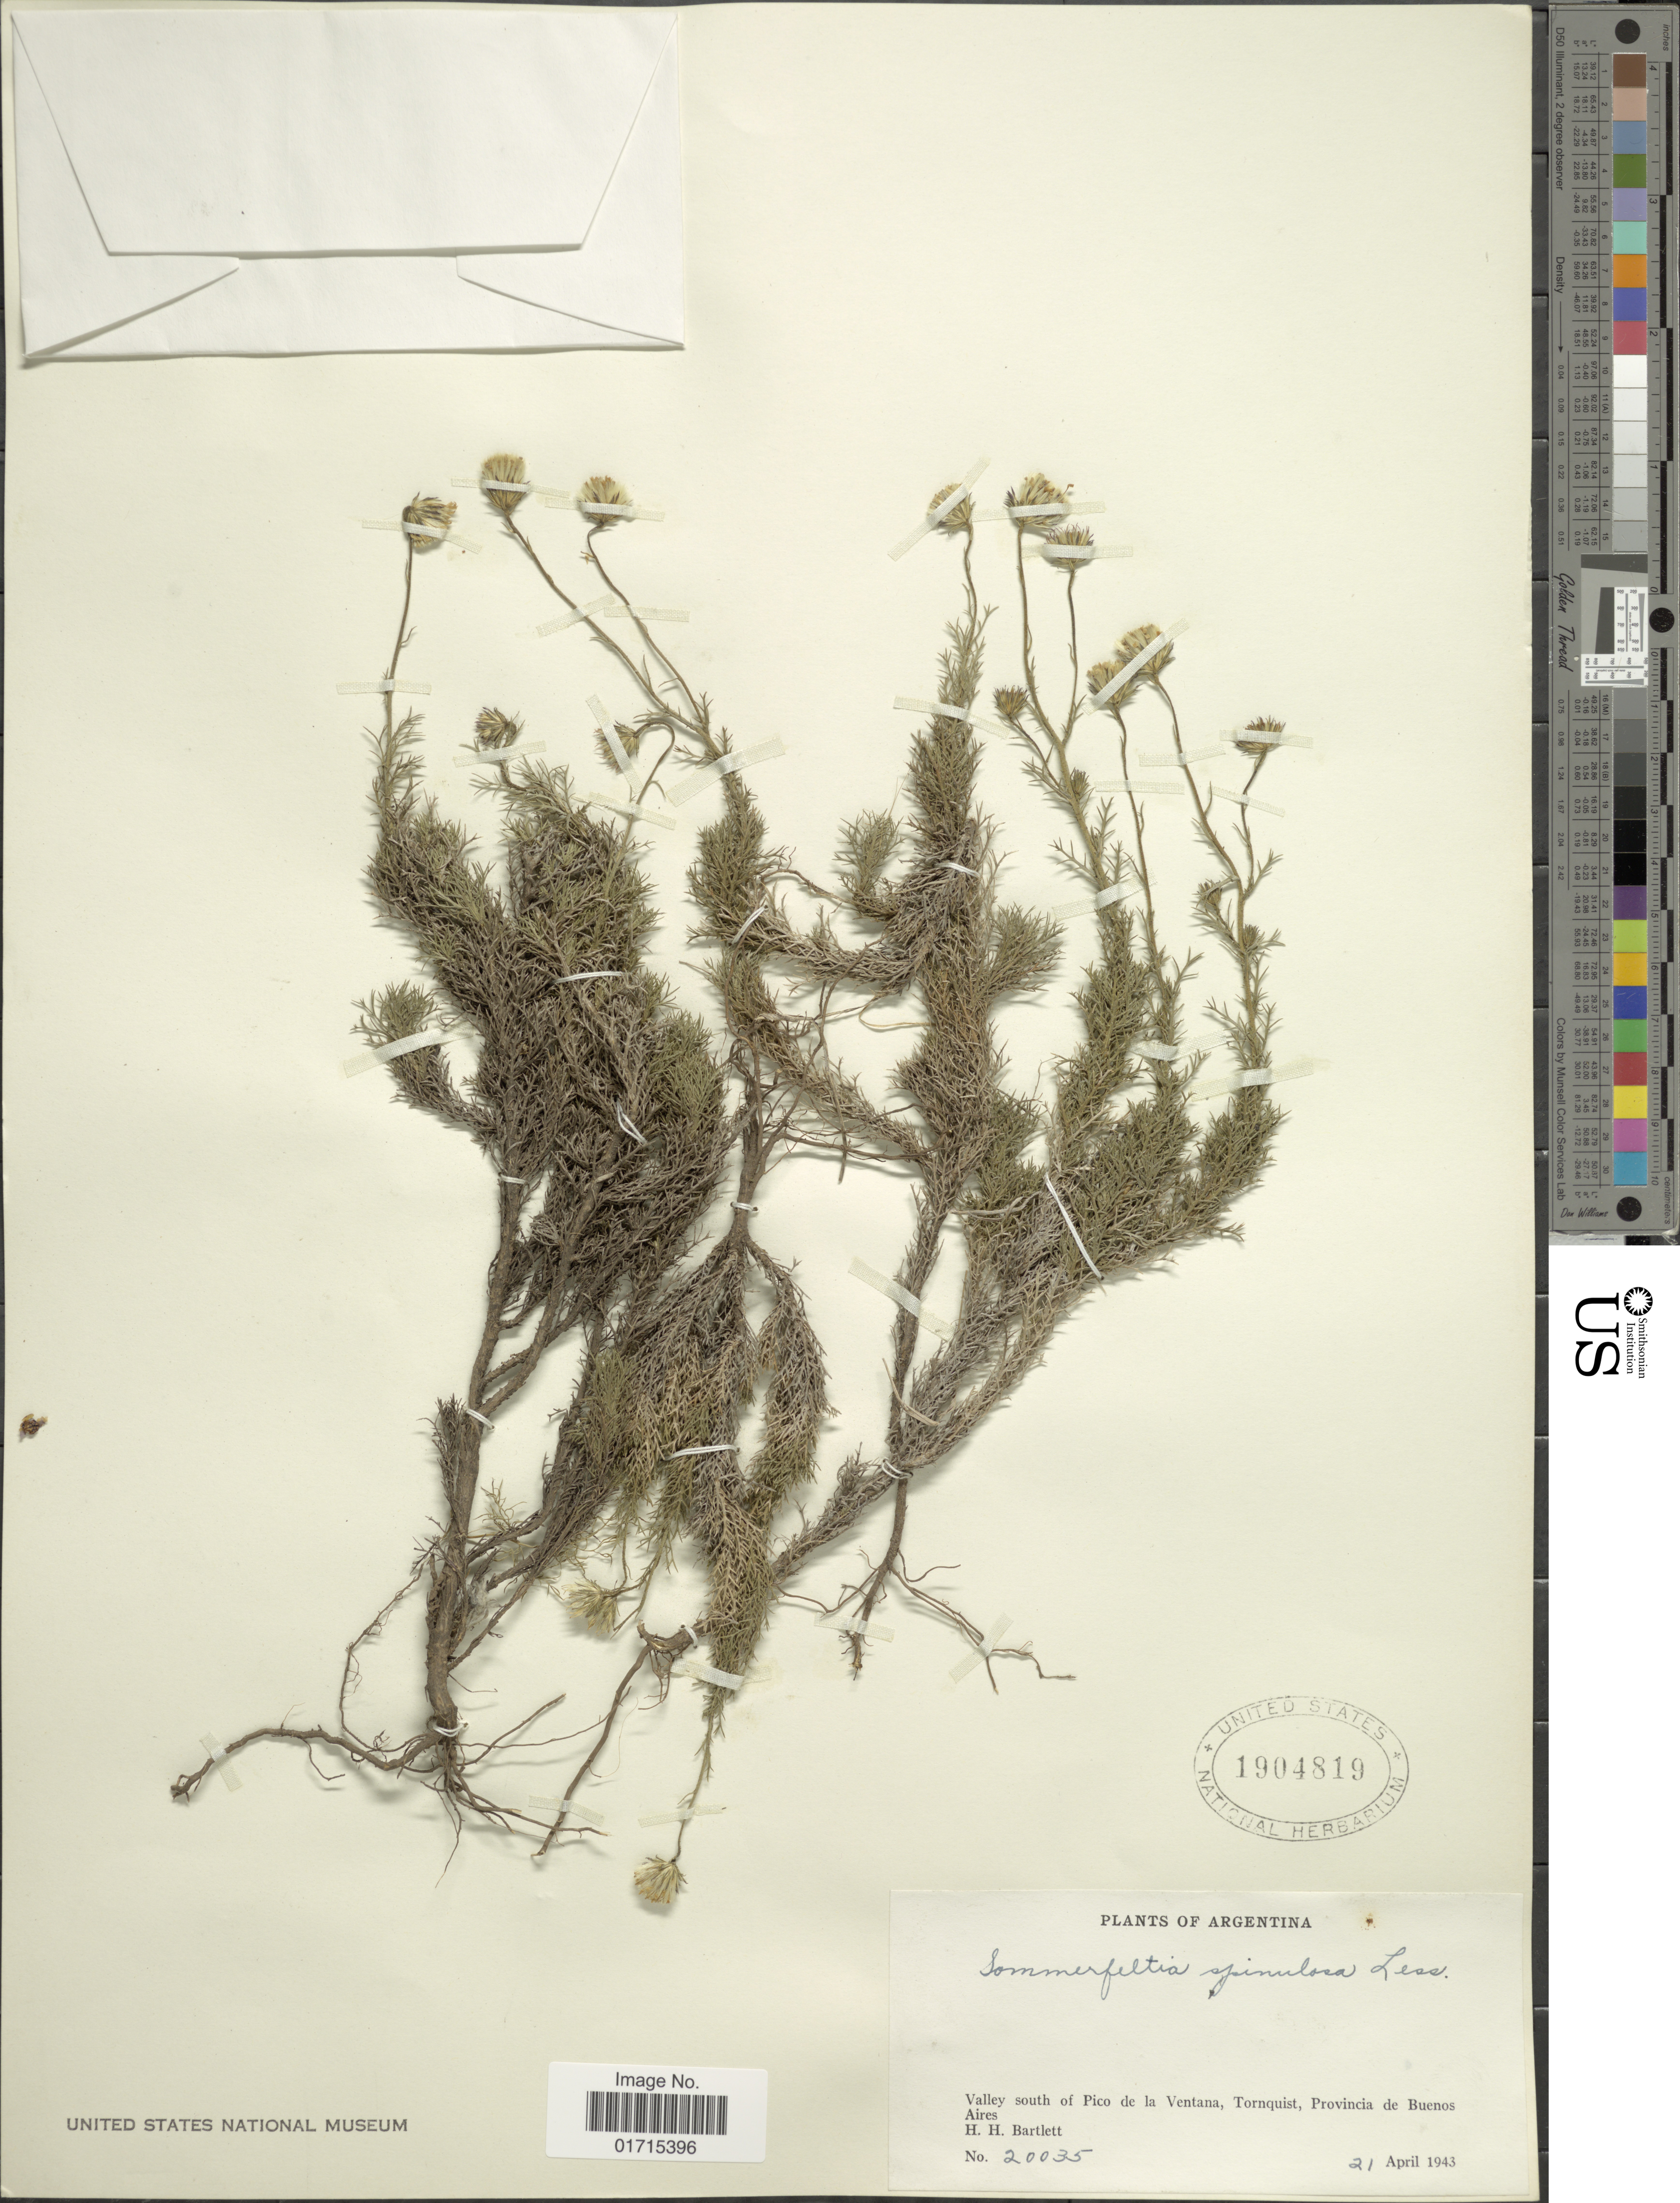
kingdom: Plantae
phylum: Tracheophyta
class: Magnoliopsida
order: Asterales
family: Asteraceae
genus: Sommerfeltia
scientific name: Sommerfeltia spinulosa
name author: (Spreng.) Less.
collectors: H. H. Bartlett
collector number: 20035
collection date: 1943-04-21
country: Argentina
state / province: Buenos Aires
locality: Valley south of Pico de la Ventana, Tornquist, Provincia de Buenos Aires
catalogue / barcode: US 1904819